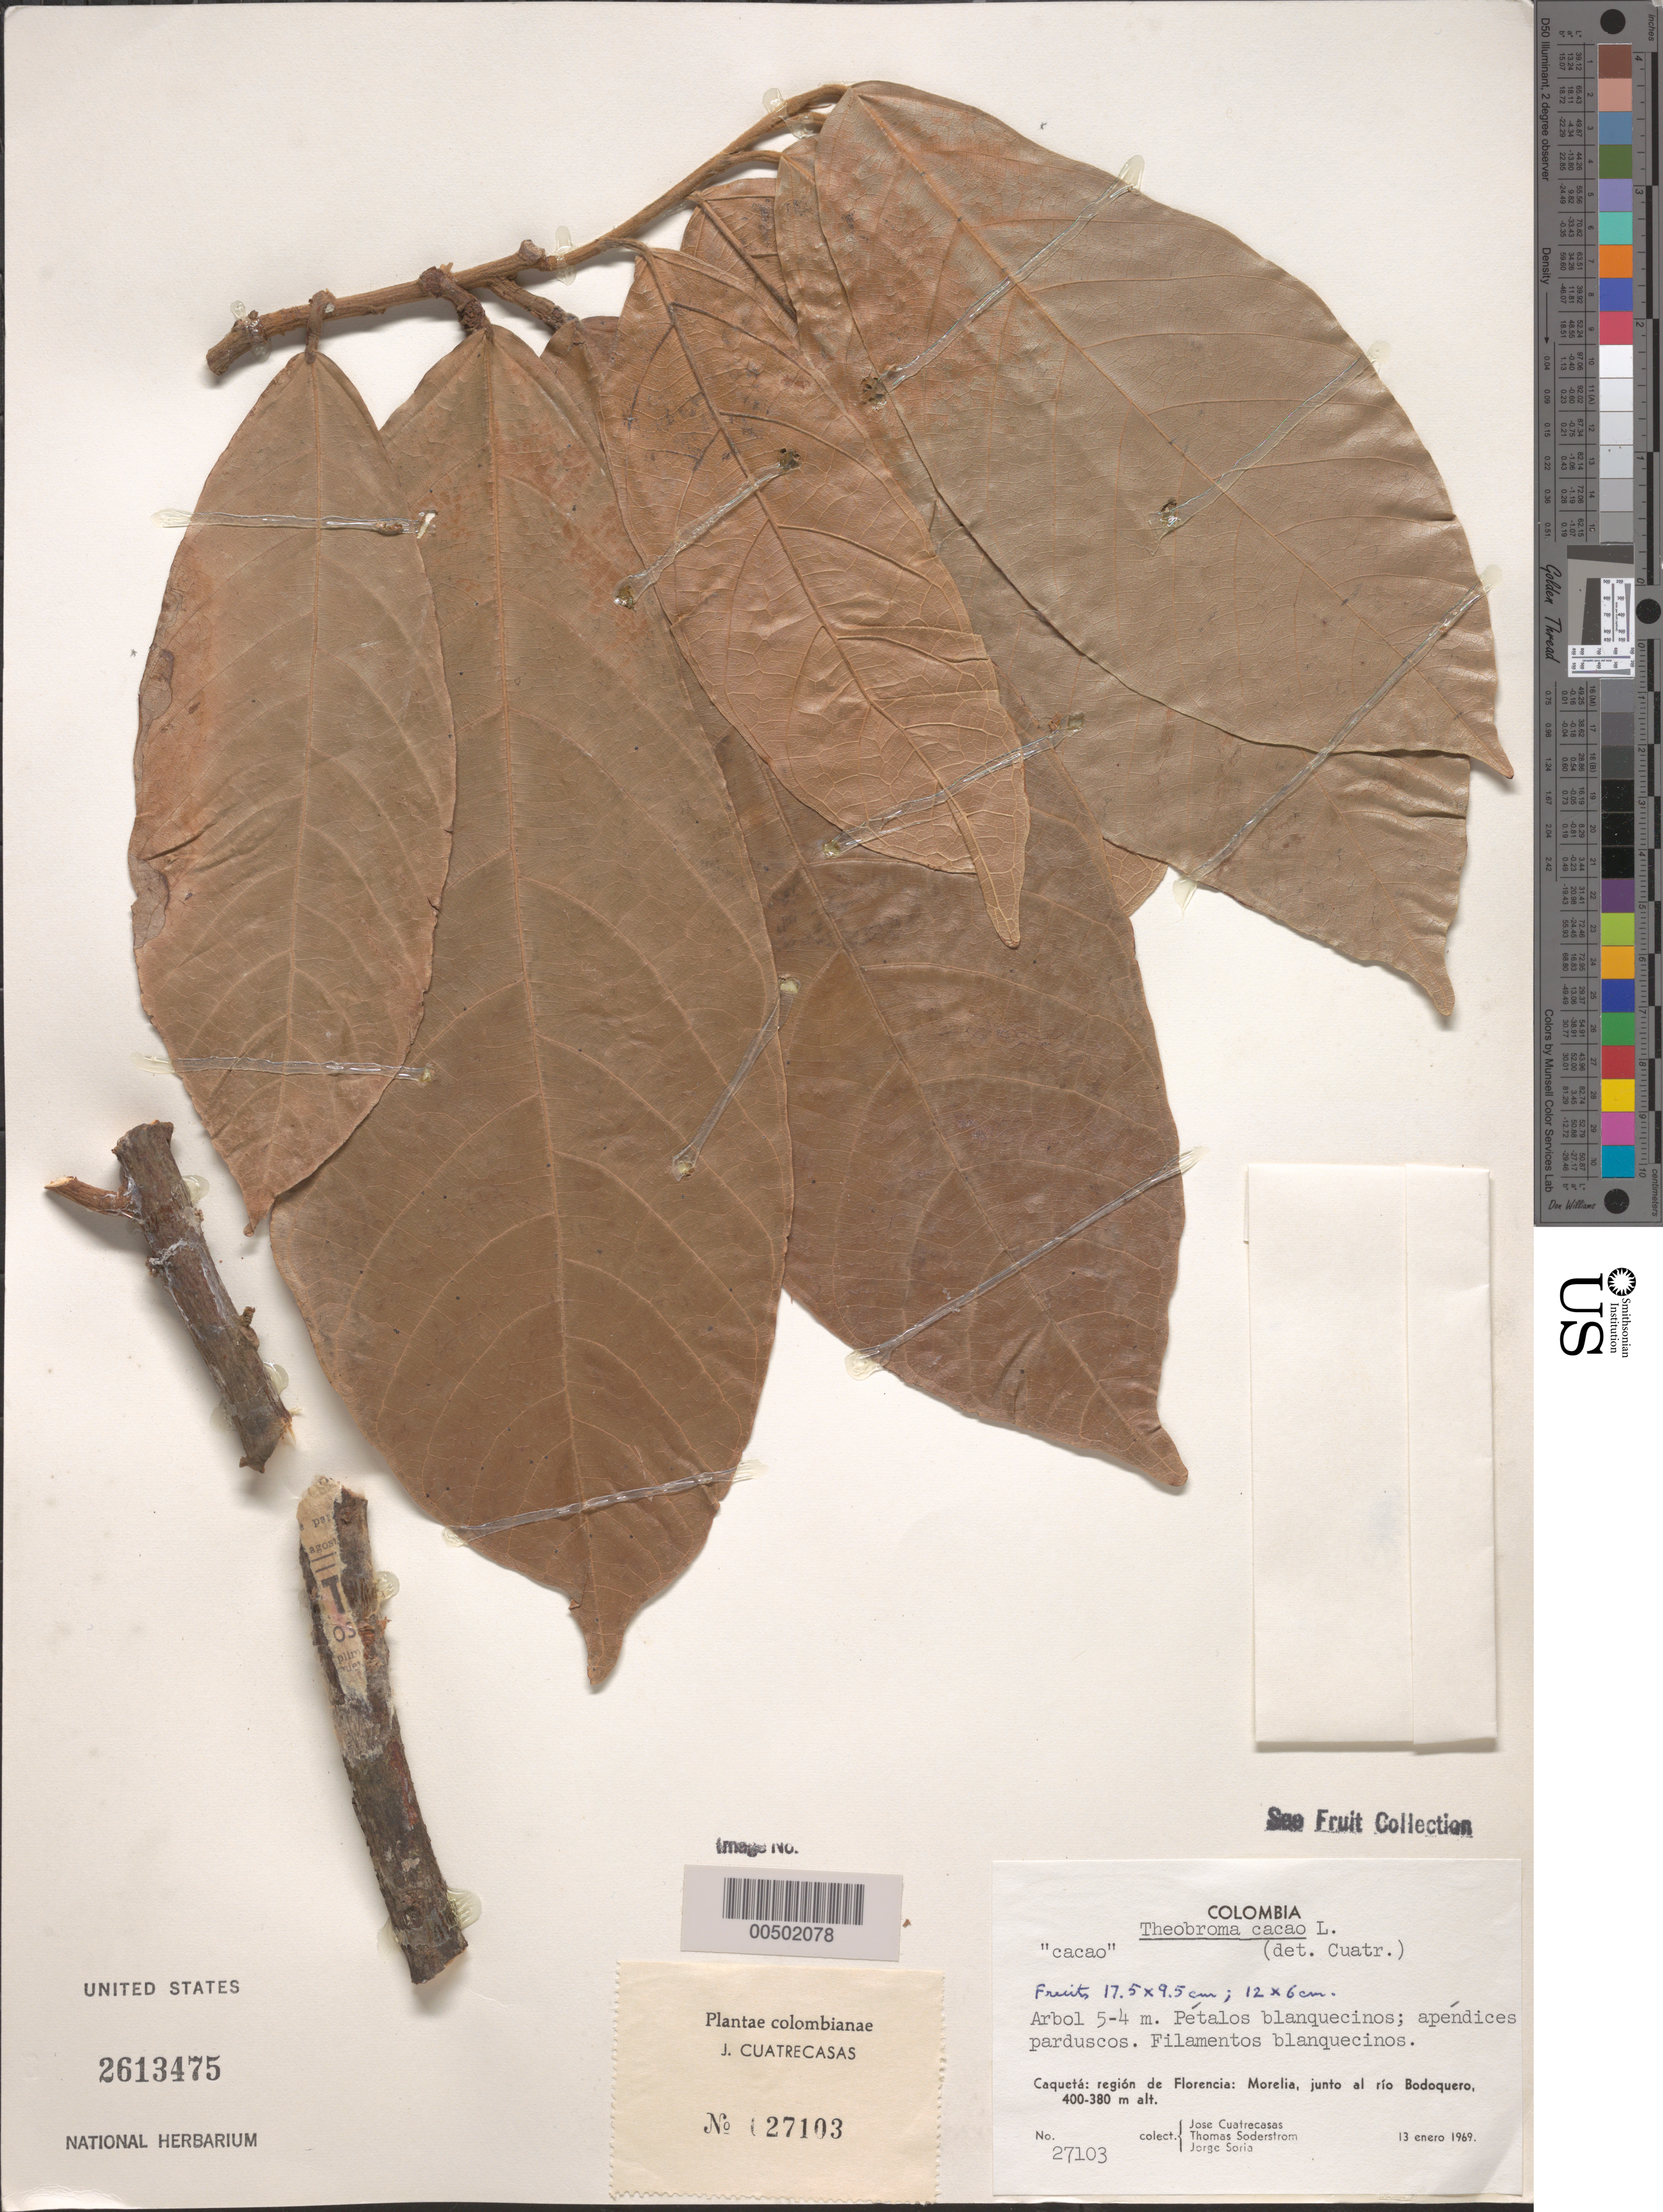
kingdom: Plantae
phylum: Tracheophyta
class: Magnoliopsida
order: Malvales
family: Malvaceae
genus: Theobroma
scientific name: Theobroma cacao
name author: L.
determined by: Cuatrecasas, J.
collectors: J. Cuatrecasas, T. R. Soderstrom & J. Soria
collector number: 27103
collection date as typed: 13 Jan 1969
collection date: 1969-01-13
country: Colombia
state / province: Caquetá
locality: Región de Florencia, Morelia, Junto al Río Bodoquero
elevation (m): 380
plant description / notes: Common name: cacao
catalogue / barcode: US 2613475